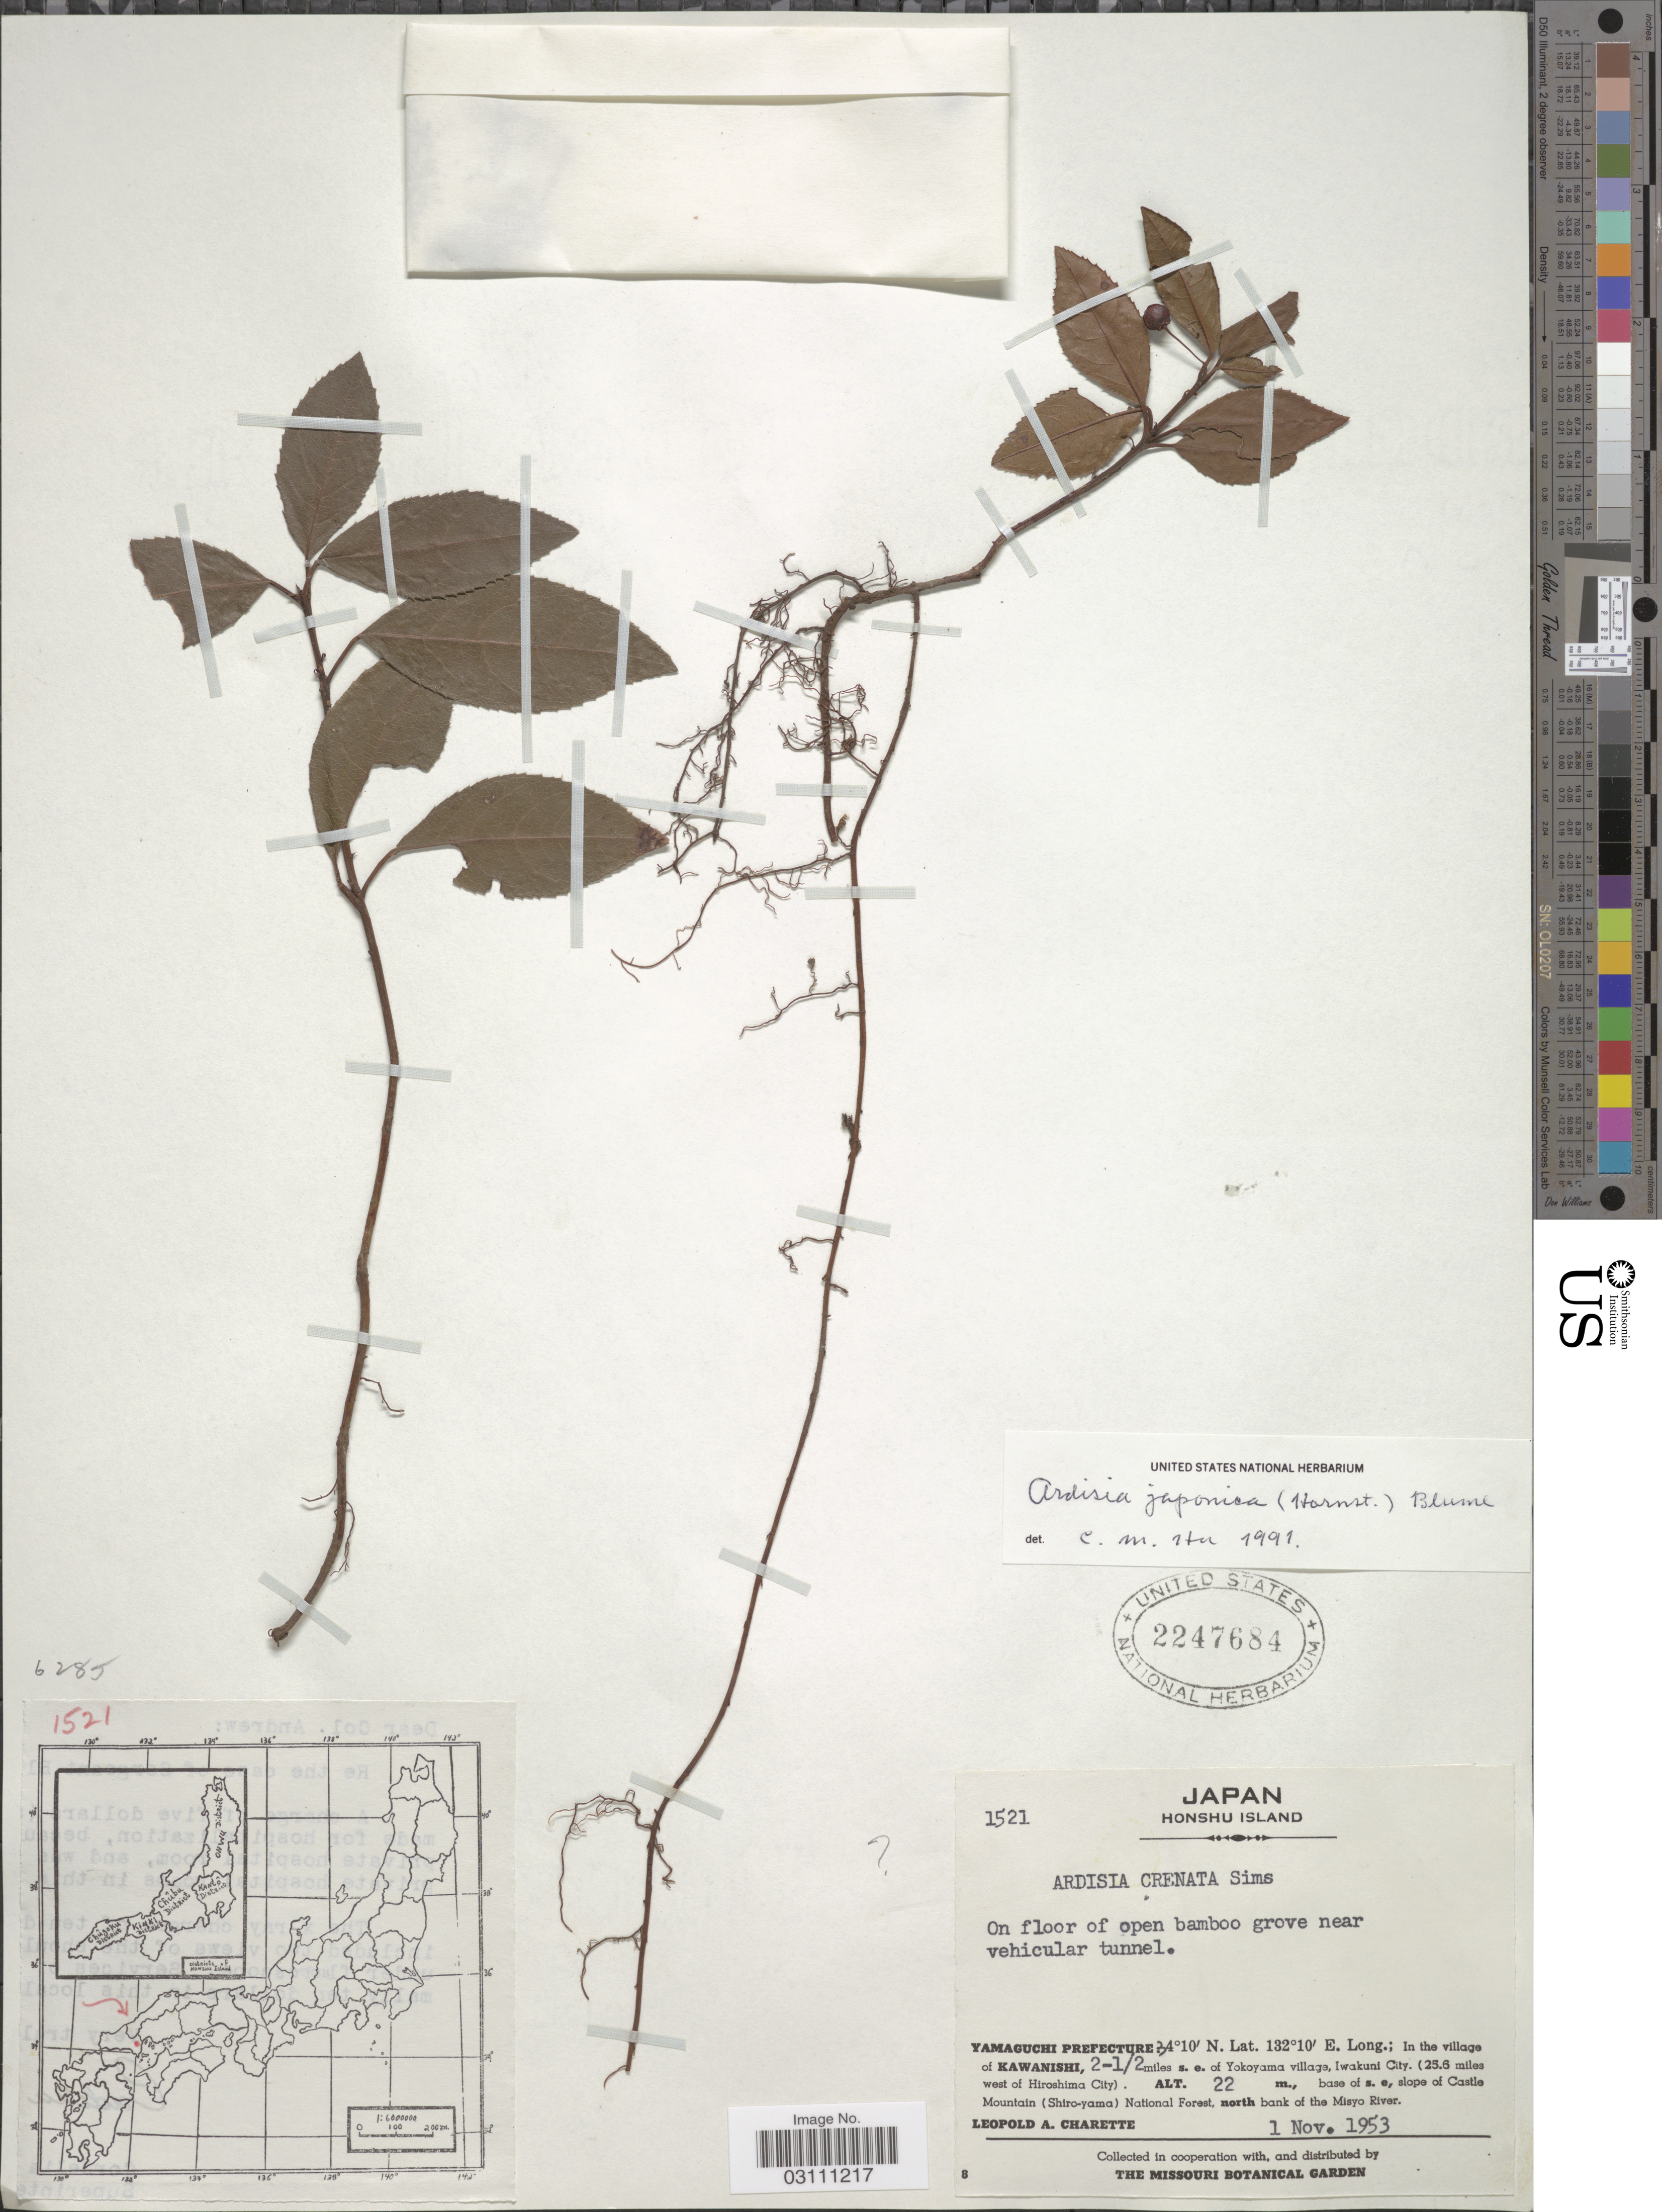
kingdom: Plantae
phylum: Tracheophyta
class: Magnoliopsida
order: Ericales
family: Primulaceae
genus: Ardisia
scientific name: Ardisia crenata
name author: Sims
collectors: L. A. Charette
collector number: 1521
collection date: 1953-11-01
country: Japan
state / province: Yamaguti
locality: Honshu Island. Yamaguchi Prefecture; In the village of Kawanishi, 2-1/2 miles s.e. of Yokoyama village, Iwakuni City. (25.6 miles west of Hiroshima City). Base of s.e., slope of Castle Mountain (Shiro-yama) National Forest, north bank of the Misyo River.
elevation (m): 22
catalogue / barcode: US 2247684